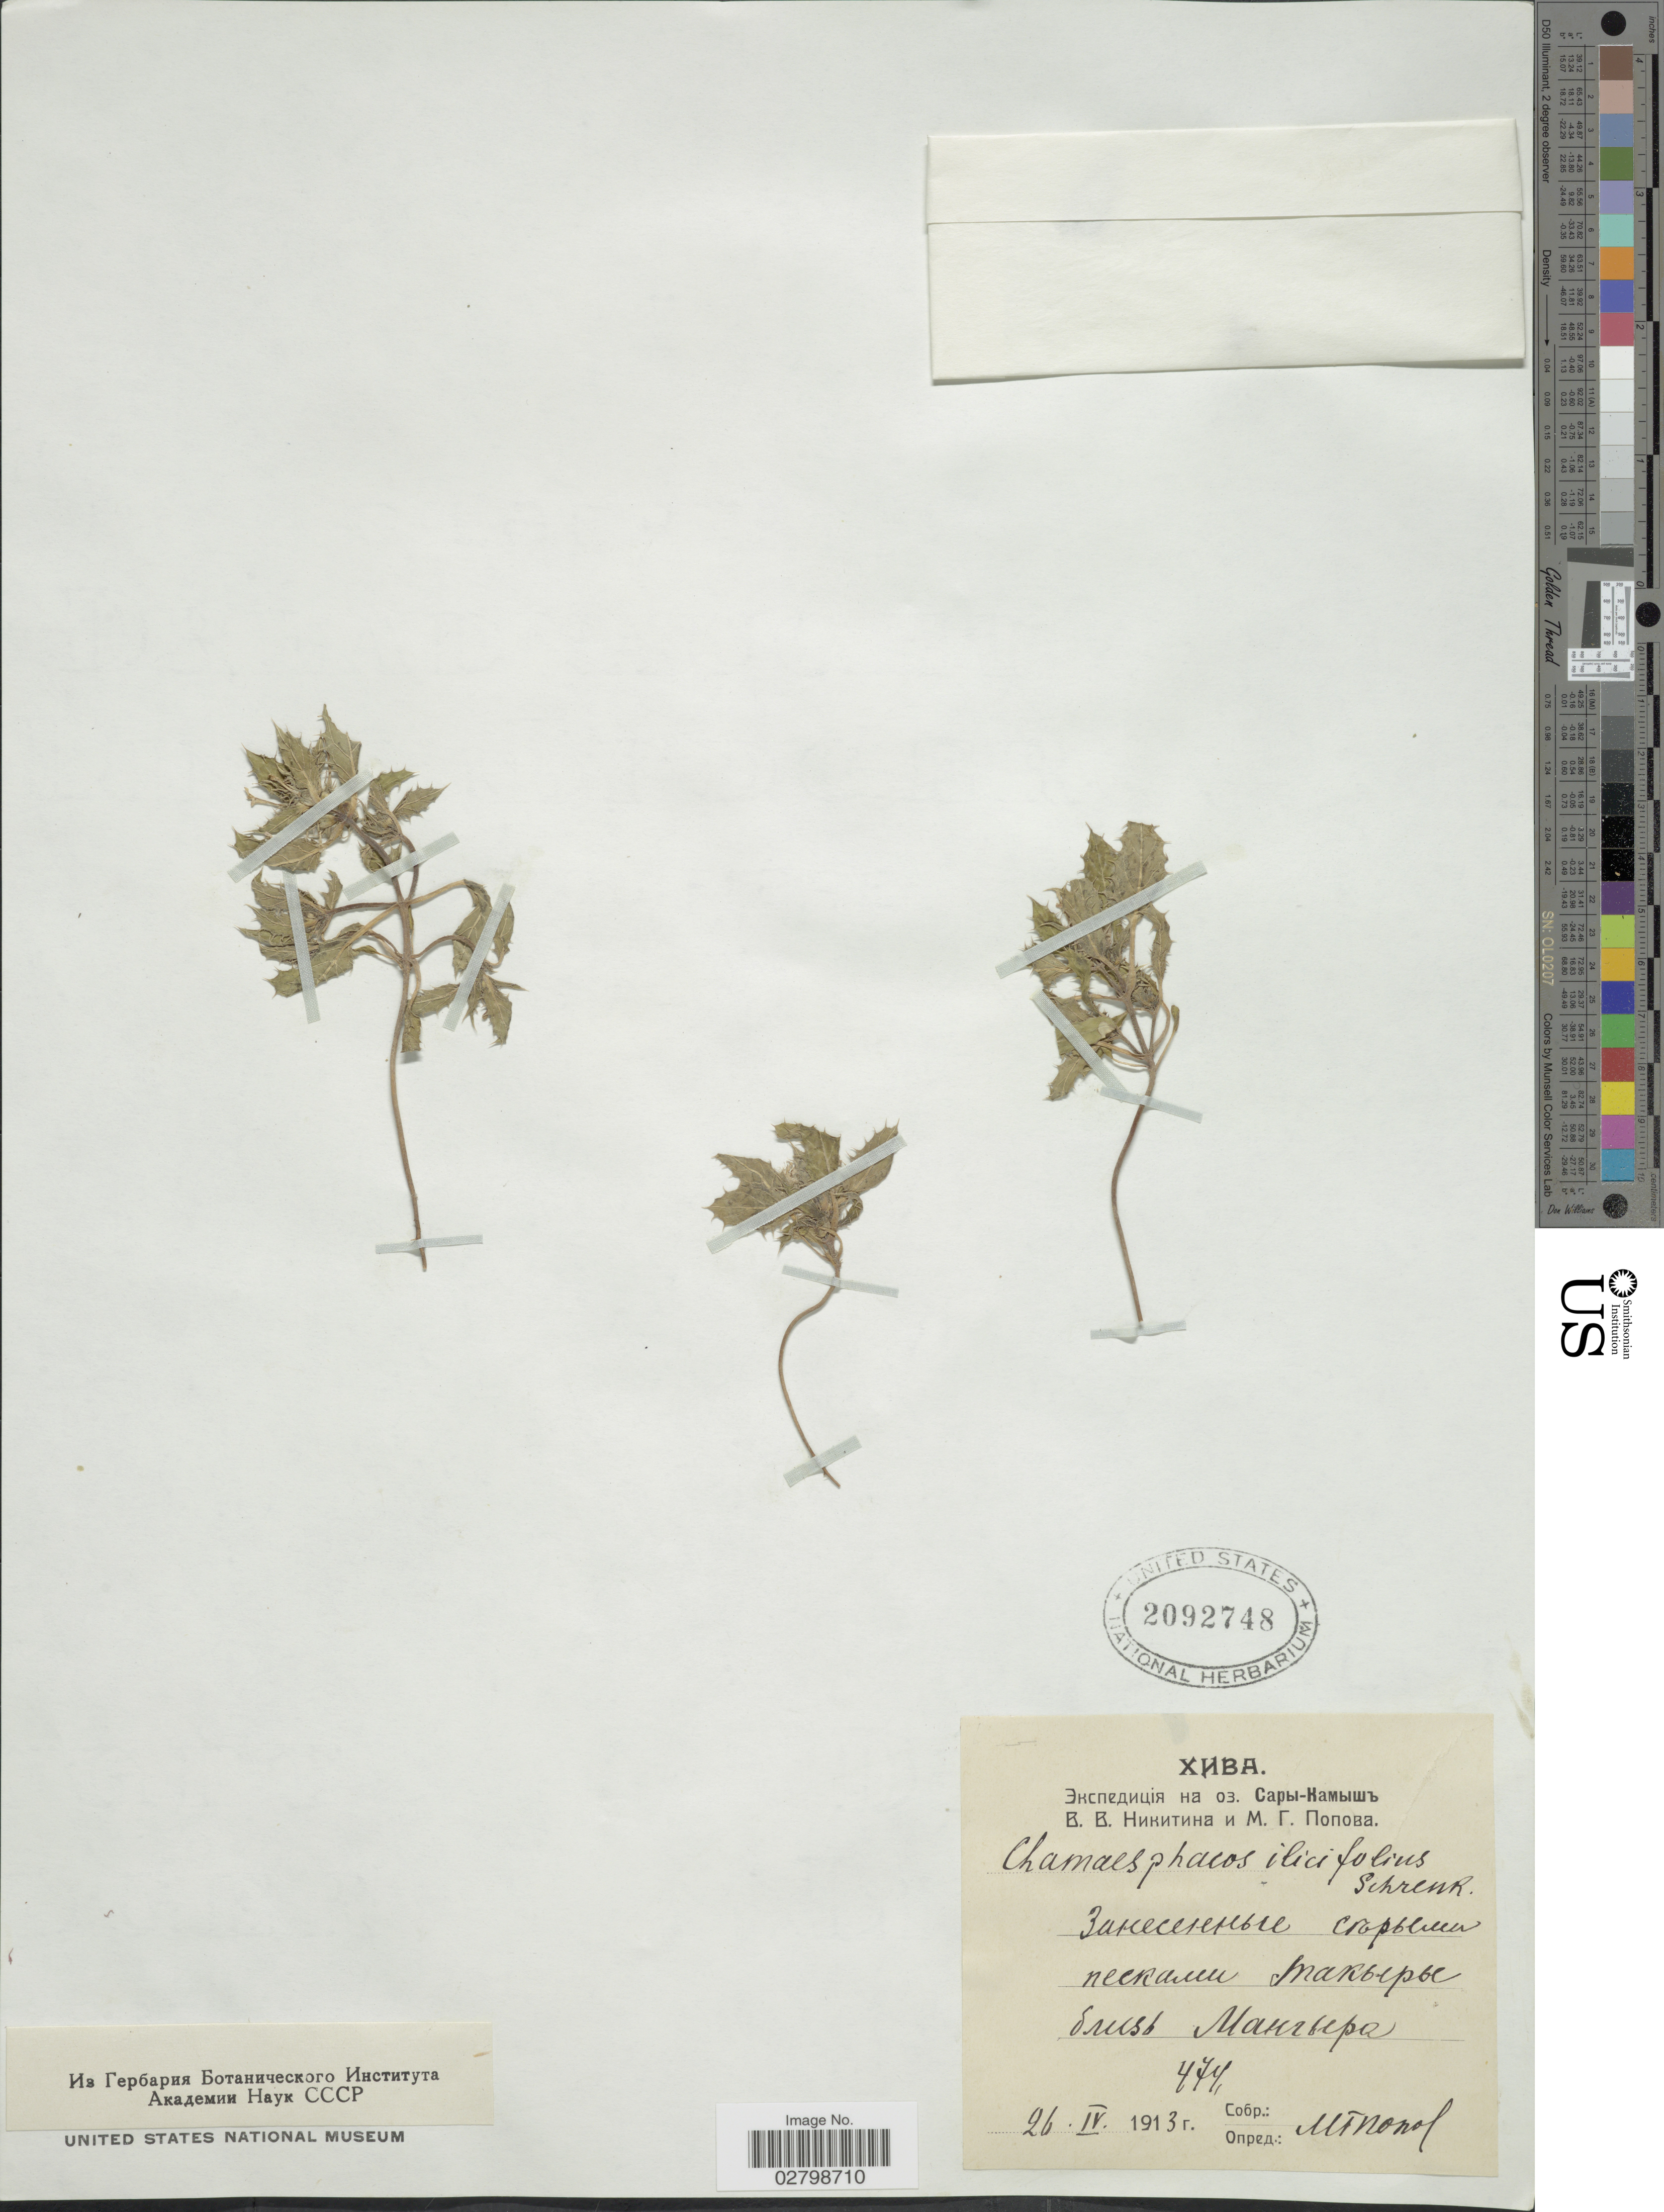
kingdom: Plantae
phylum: Tracheophyta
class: Magnoliopsida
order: Lamiales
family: Lamiaceae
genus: Chamaesphacos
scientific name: Chamaesphacos ilicifolius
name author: Schrenk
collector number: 474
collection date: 1913-04-26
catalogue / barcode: US 2092748